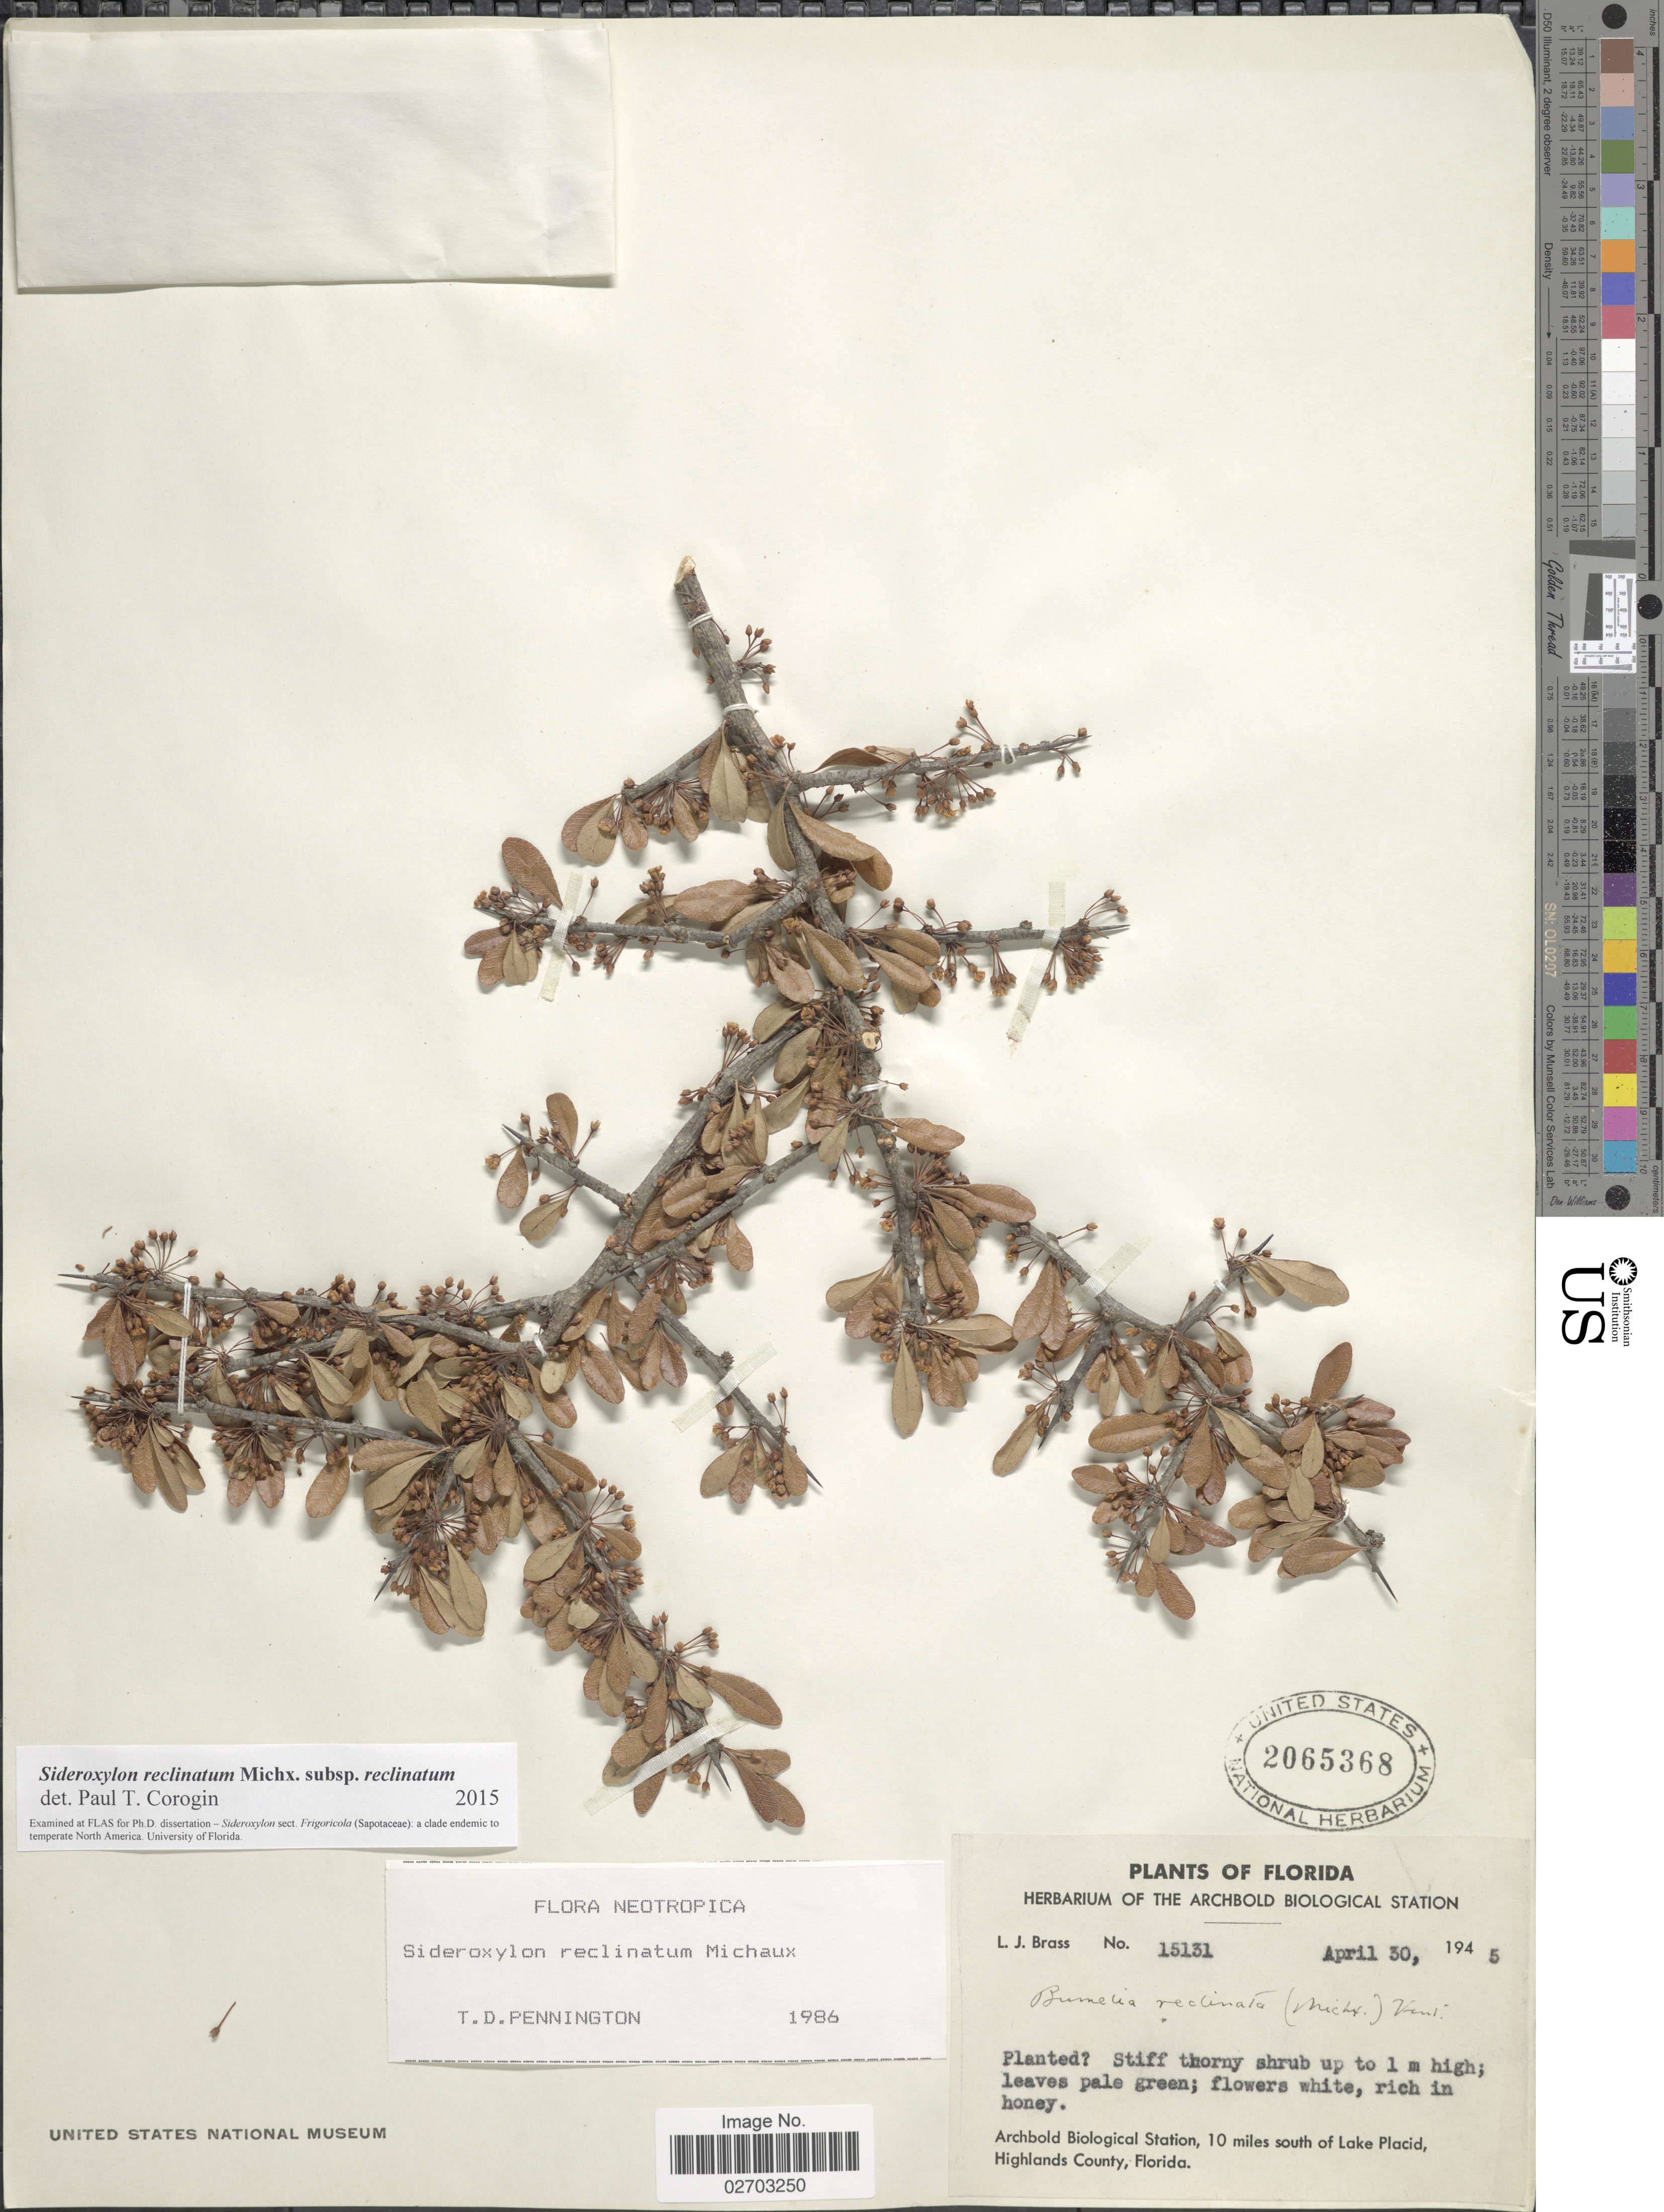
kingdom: Plantae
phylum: Tracheophyta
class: Magnoliopsida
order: Ericales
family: Sapotaceae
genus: Sideroxylon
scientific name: Sideroxylon reclinatum Michx. subsp. reclinatum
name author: Michx.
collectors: L. J. Brass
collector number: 15131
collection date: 1945-04-30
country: United States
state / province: Florida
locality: Archbold Biological Station, 10 miles south of Lake Placid, Highlands County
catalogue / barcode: US 2065368